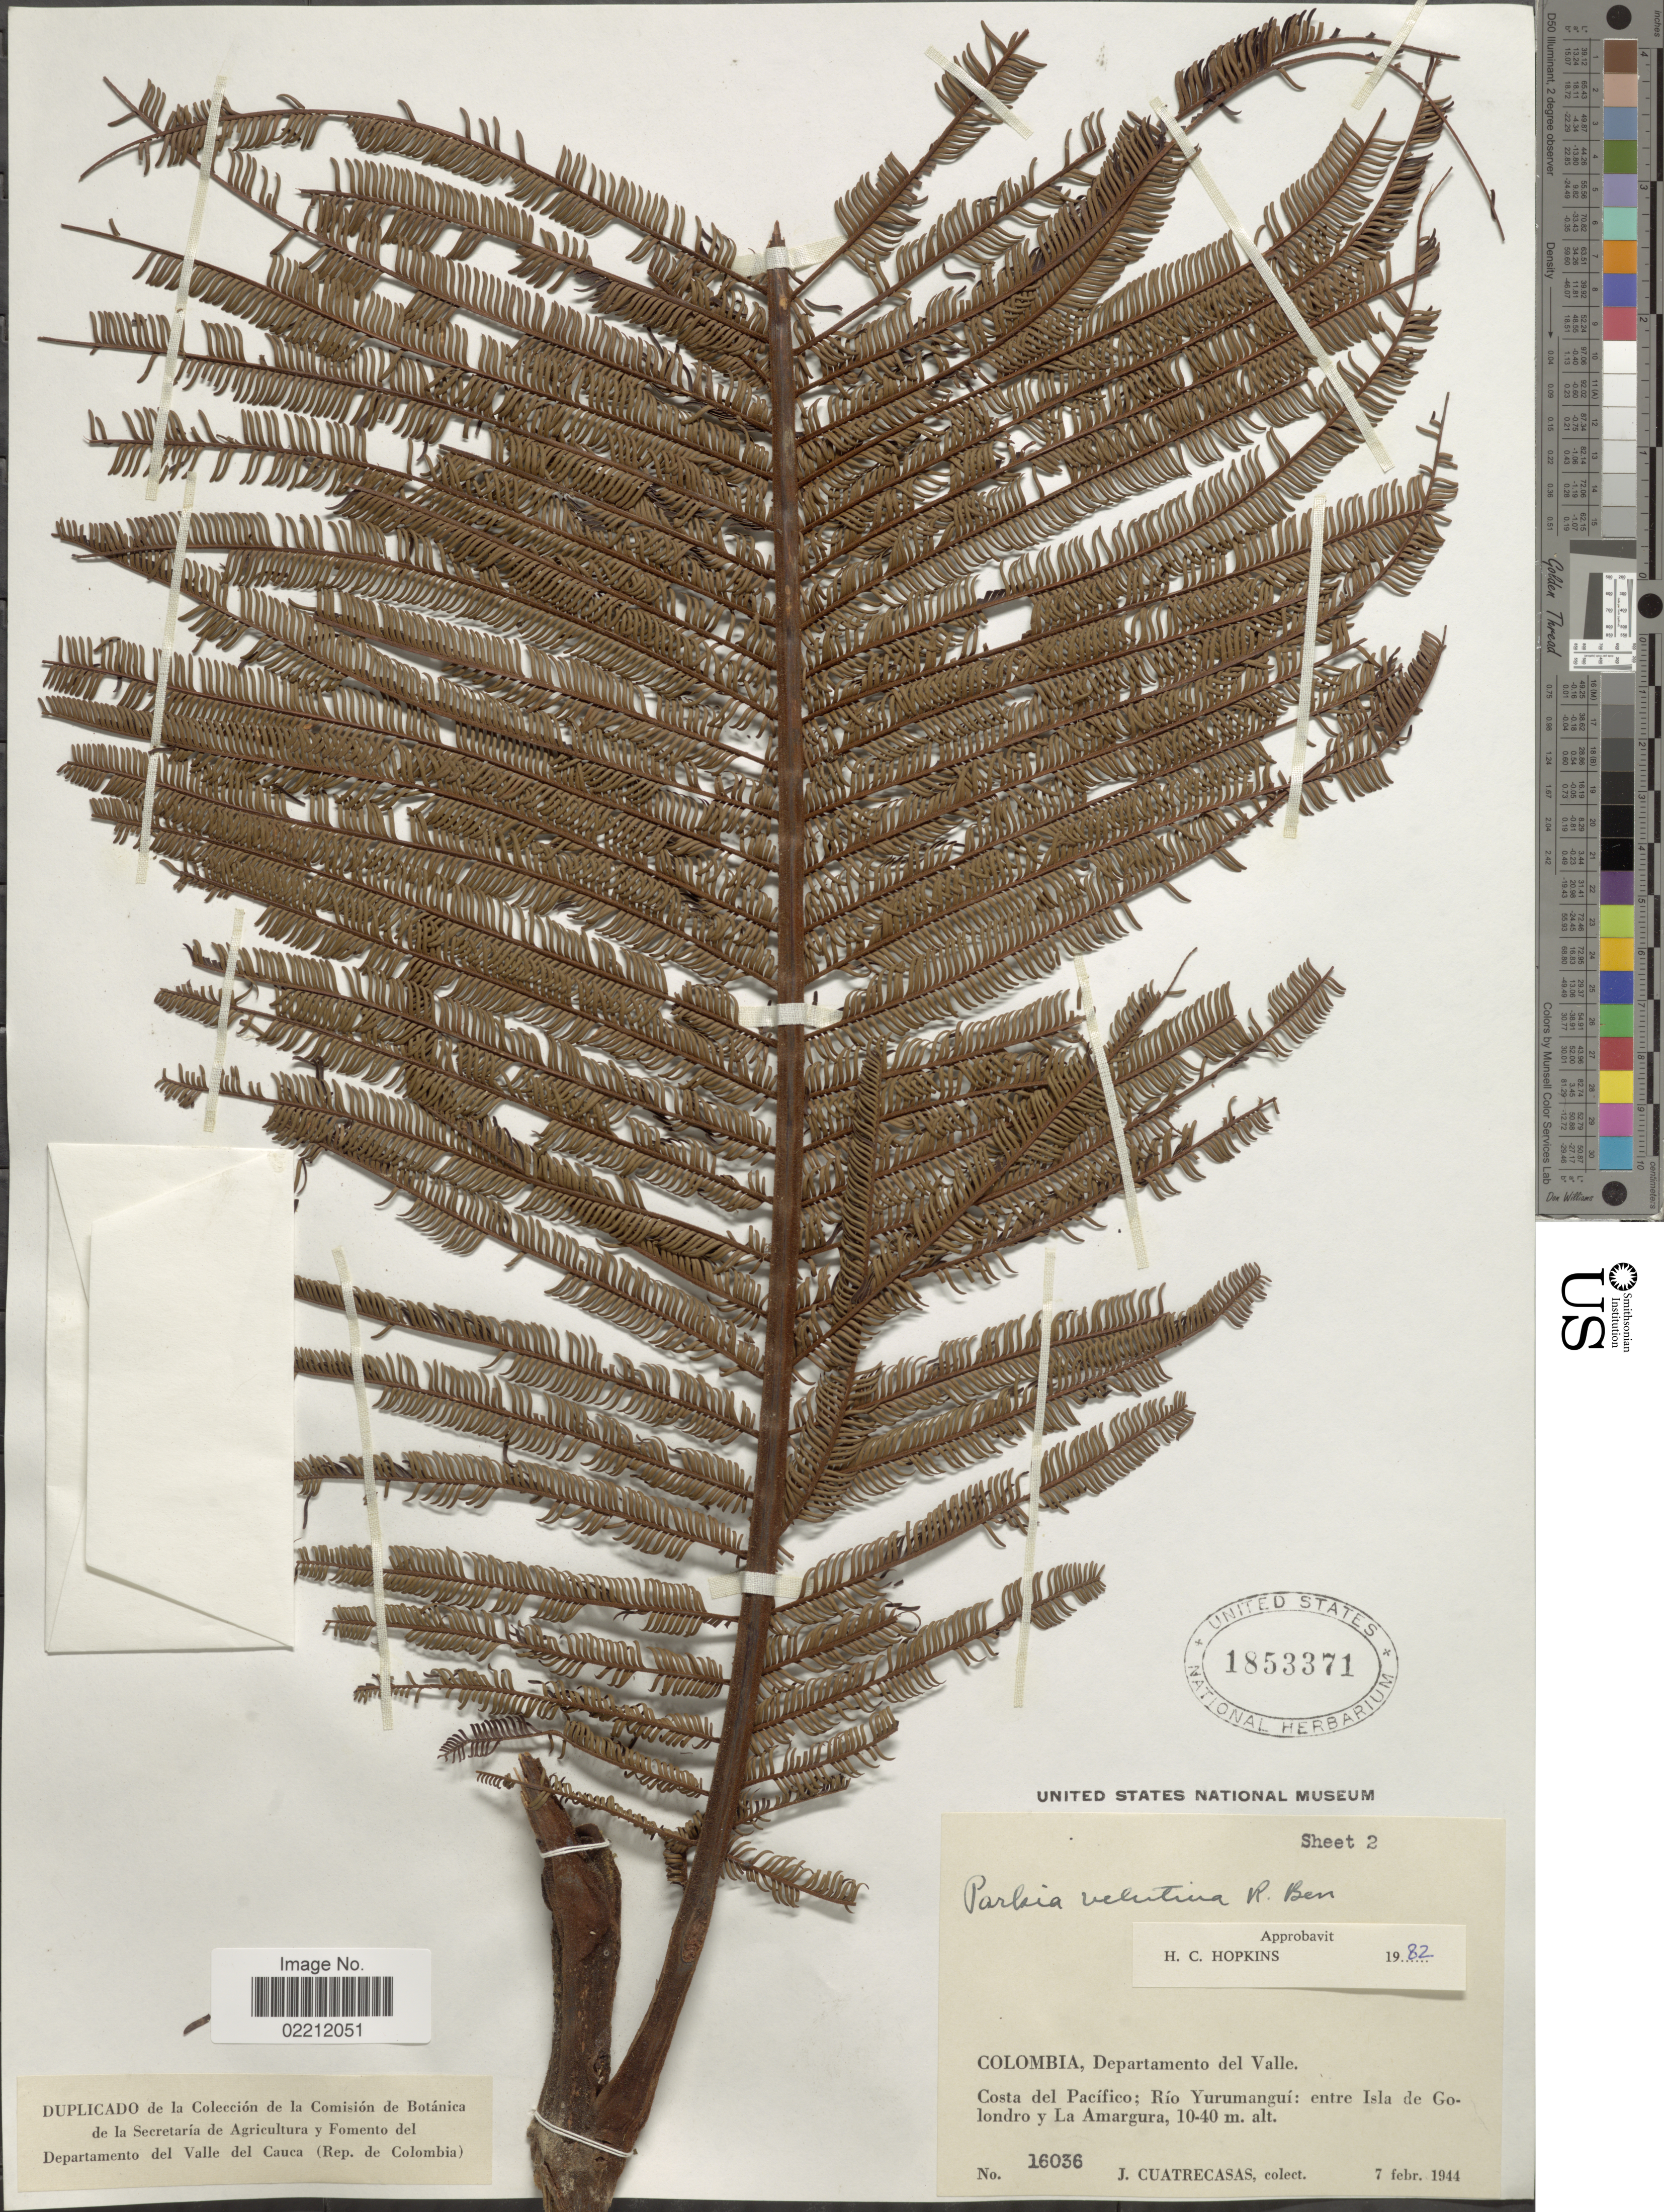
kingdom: Plantae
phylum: Tracheophyta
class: Magnoliopsida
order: Fabales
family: Fabaceae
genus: Parkia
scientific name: Parkia velutina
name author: Benoist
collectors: J. Cuatrecasas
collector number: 16036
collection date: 1944-02-07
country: Colombia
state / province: Valle del Cauca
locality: Colombia, Departamento del Valle. Costa del Pacifico; Rio Yurumangui: entre Isla de Golondro y La Amargura.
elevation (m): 10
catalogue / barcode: US 1853371